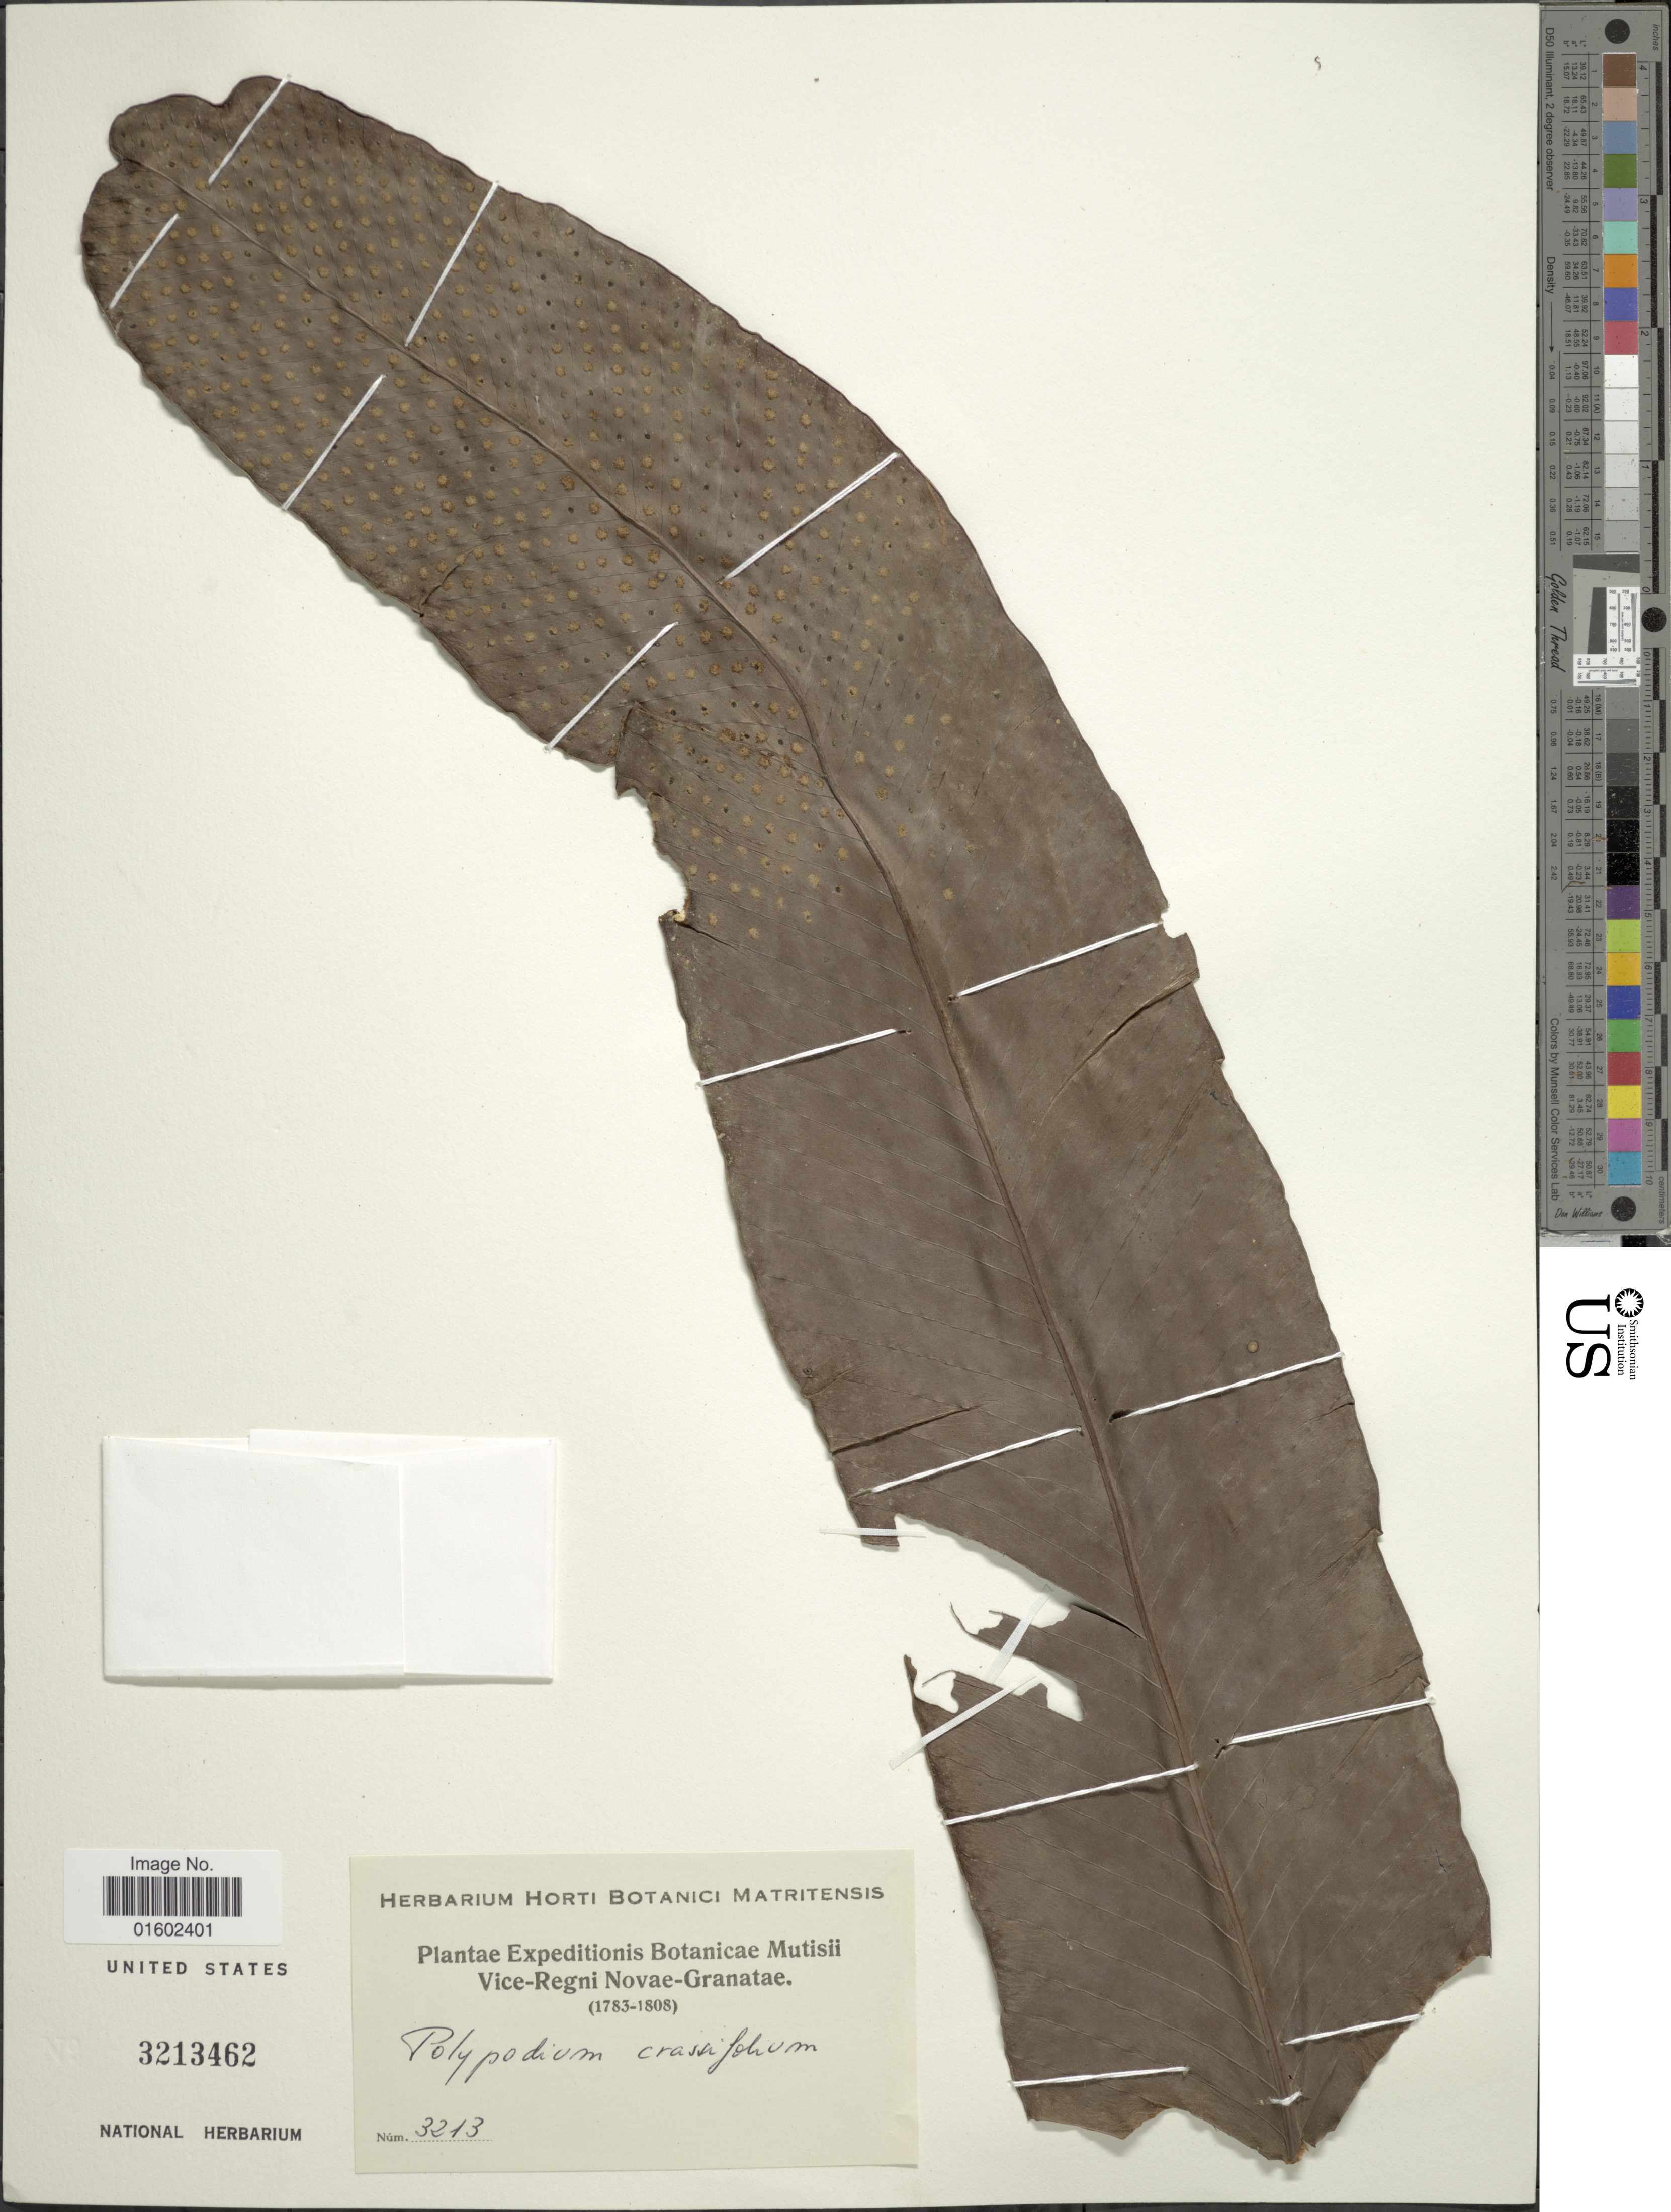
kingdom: Plantae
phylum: Tracheophyta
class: Polypodiopsida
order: Polypodiales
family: Polypodiaceae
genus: Niphidium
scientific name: Niphidium crassifolium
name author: (L.) Lellinger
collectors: Herbarium Horti Botanici Matritensis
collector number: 3213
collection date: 1783/1808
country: Colombia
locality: Vice-Regni Novae-Granatae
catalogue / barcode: US 3113462